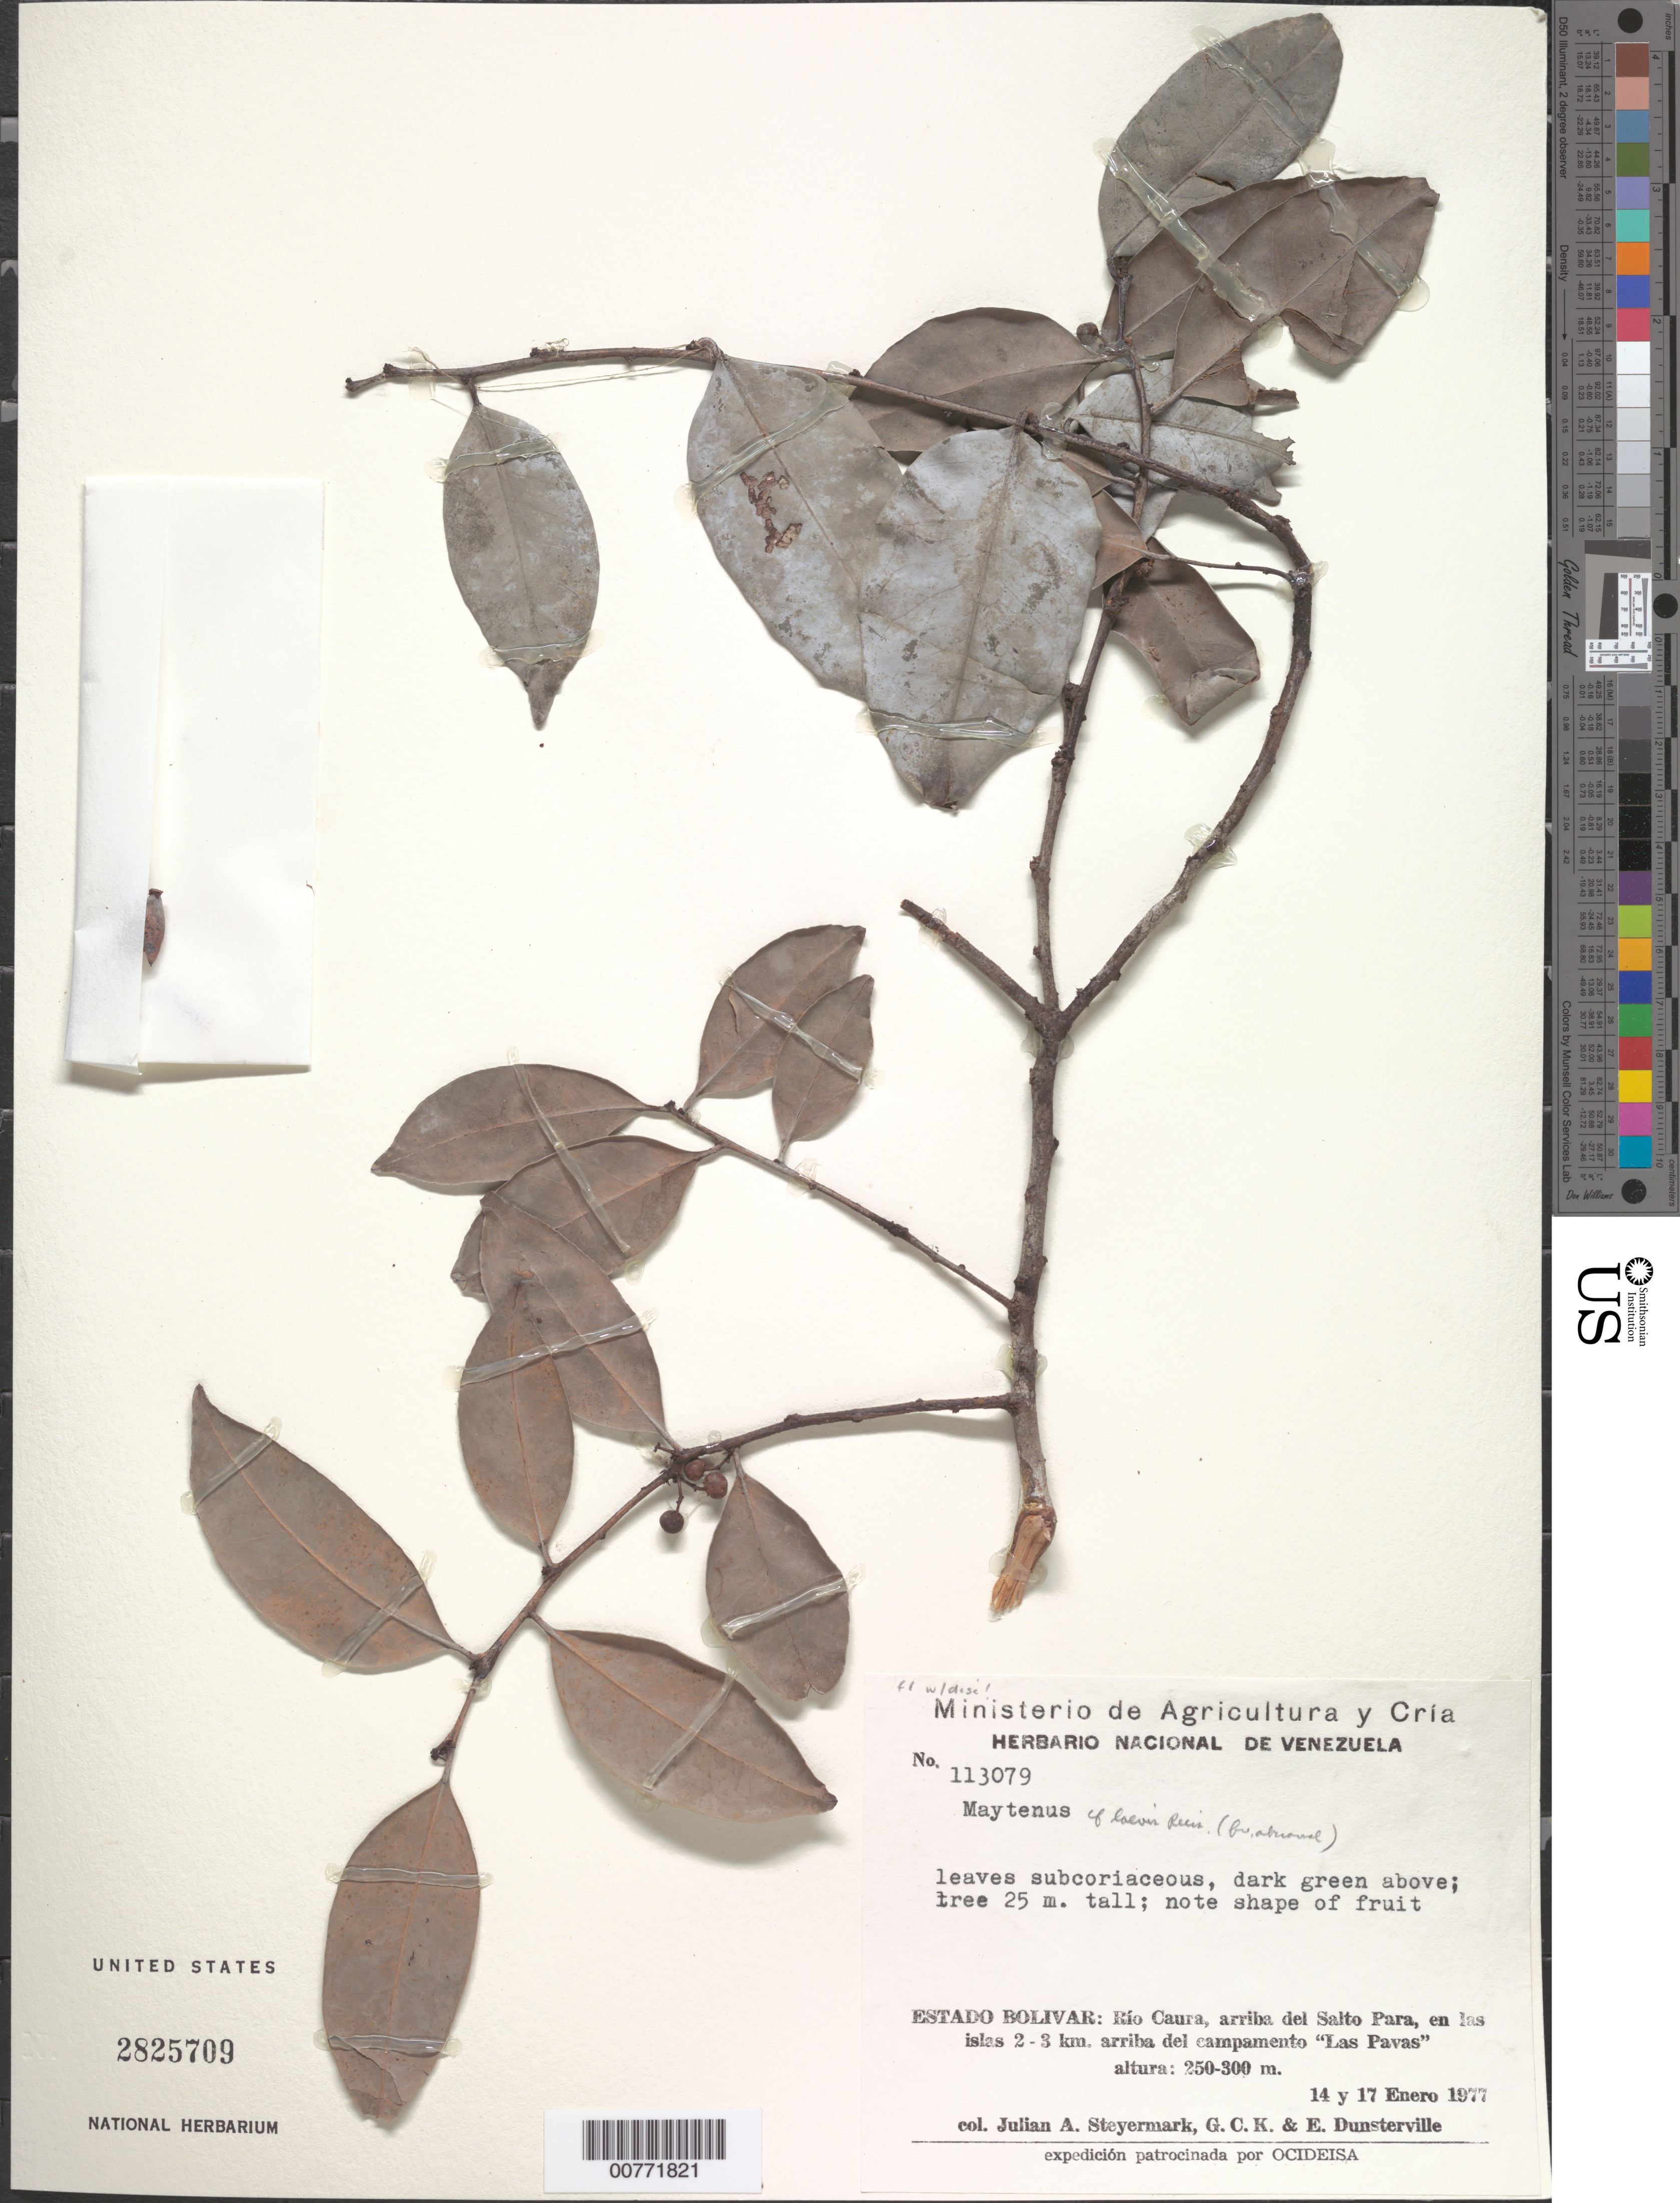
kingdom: Plantae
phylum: Tracheophyta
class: Magnoliopsida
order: Celastrales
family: Celastraceae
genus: Maytenus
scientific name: Maytenus laevis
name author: Reissek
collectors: J. Steyermark, G. C. K. Dunsterville & E. Dunsterville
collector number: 113079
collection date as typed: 14-Jan-77 to 17-Jan-77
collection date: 1977-01-14/1977-01-17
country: Venezuela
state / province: Bolívar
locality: Río Caura, arriba del Salto Para, en las islas 2-3 km arriba del campamento "Las Pavas"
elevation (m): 250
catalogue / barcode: US 2825709